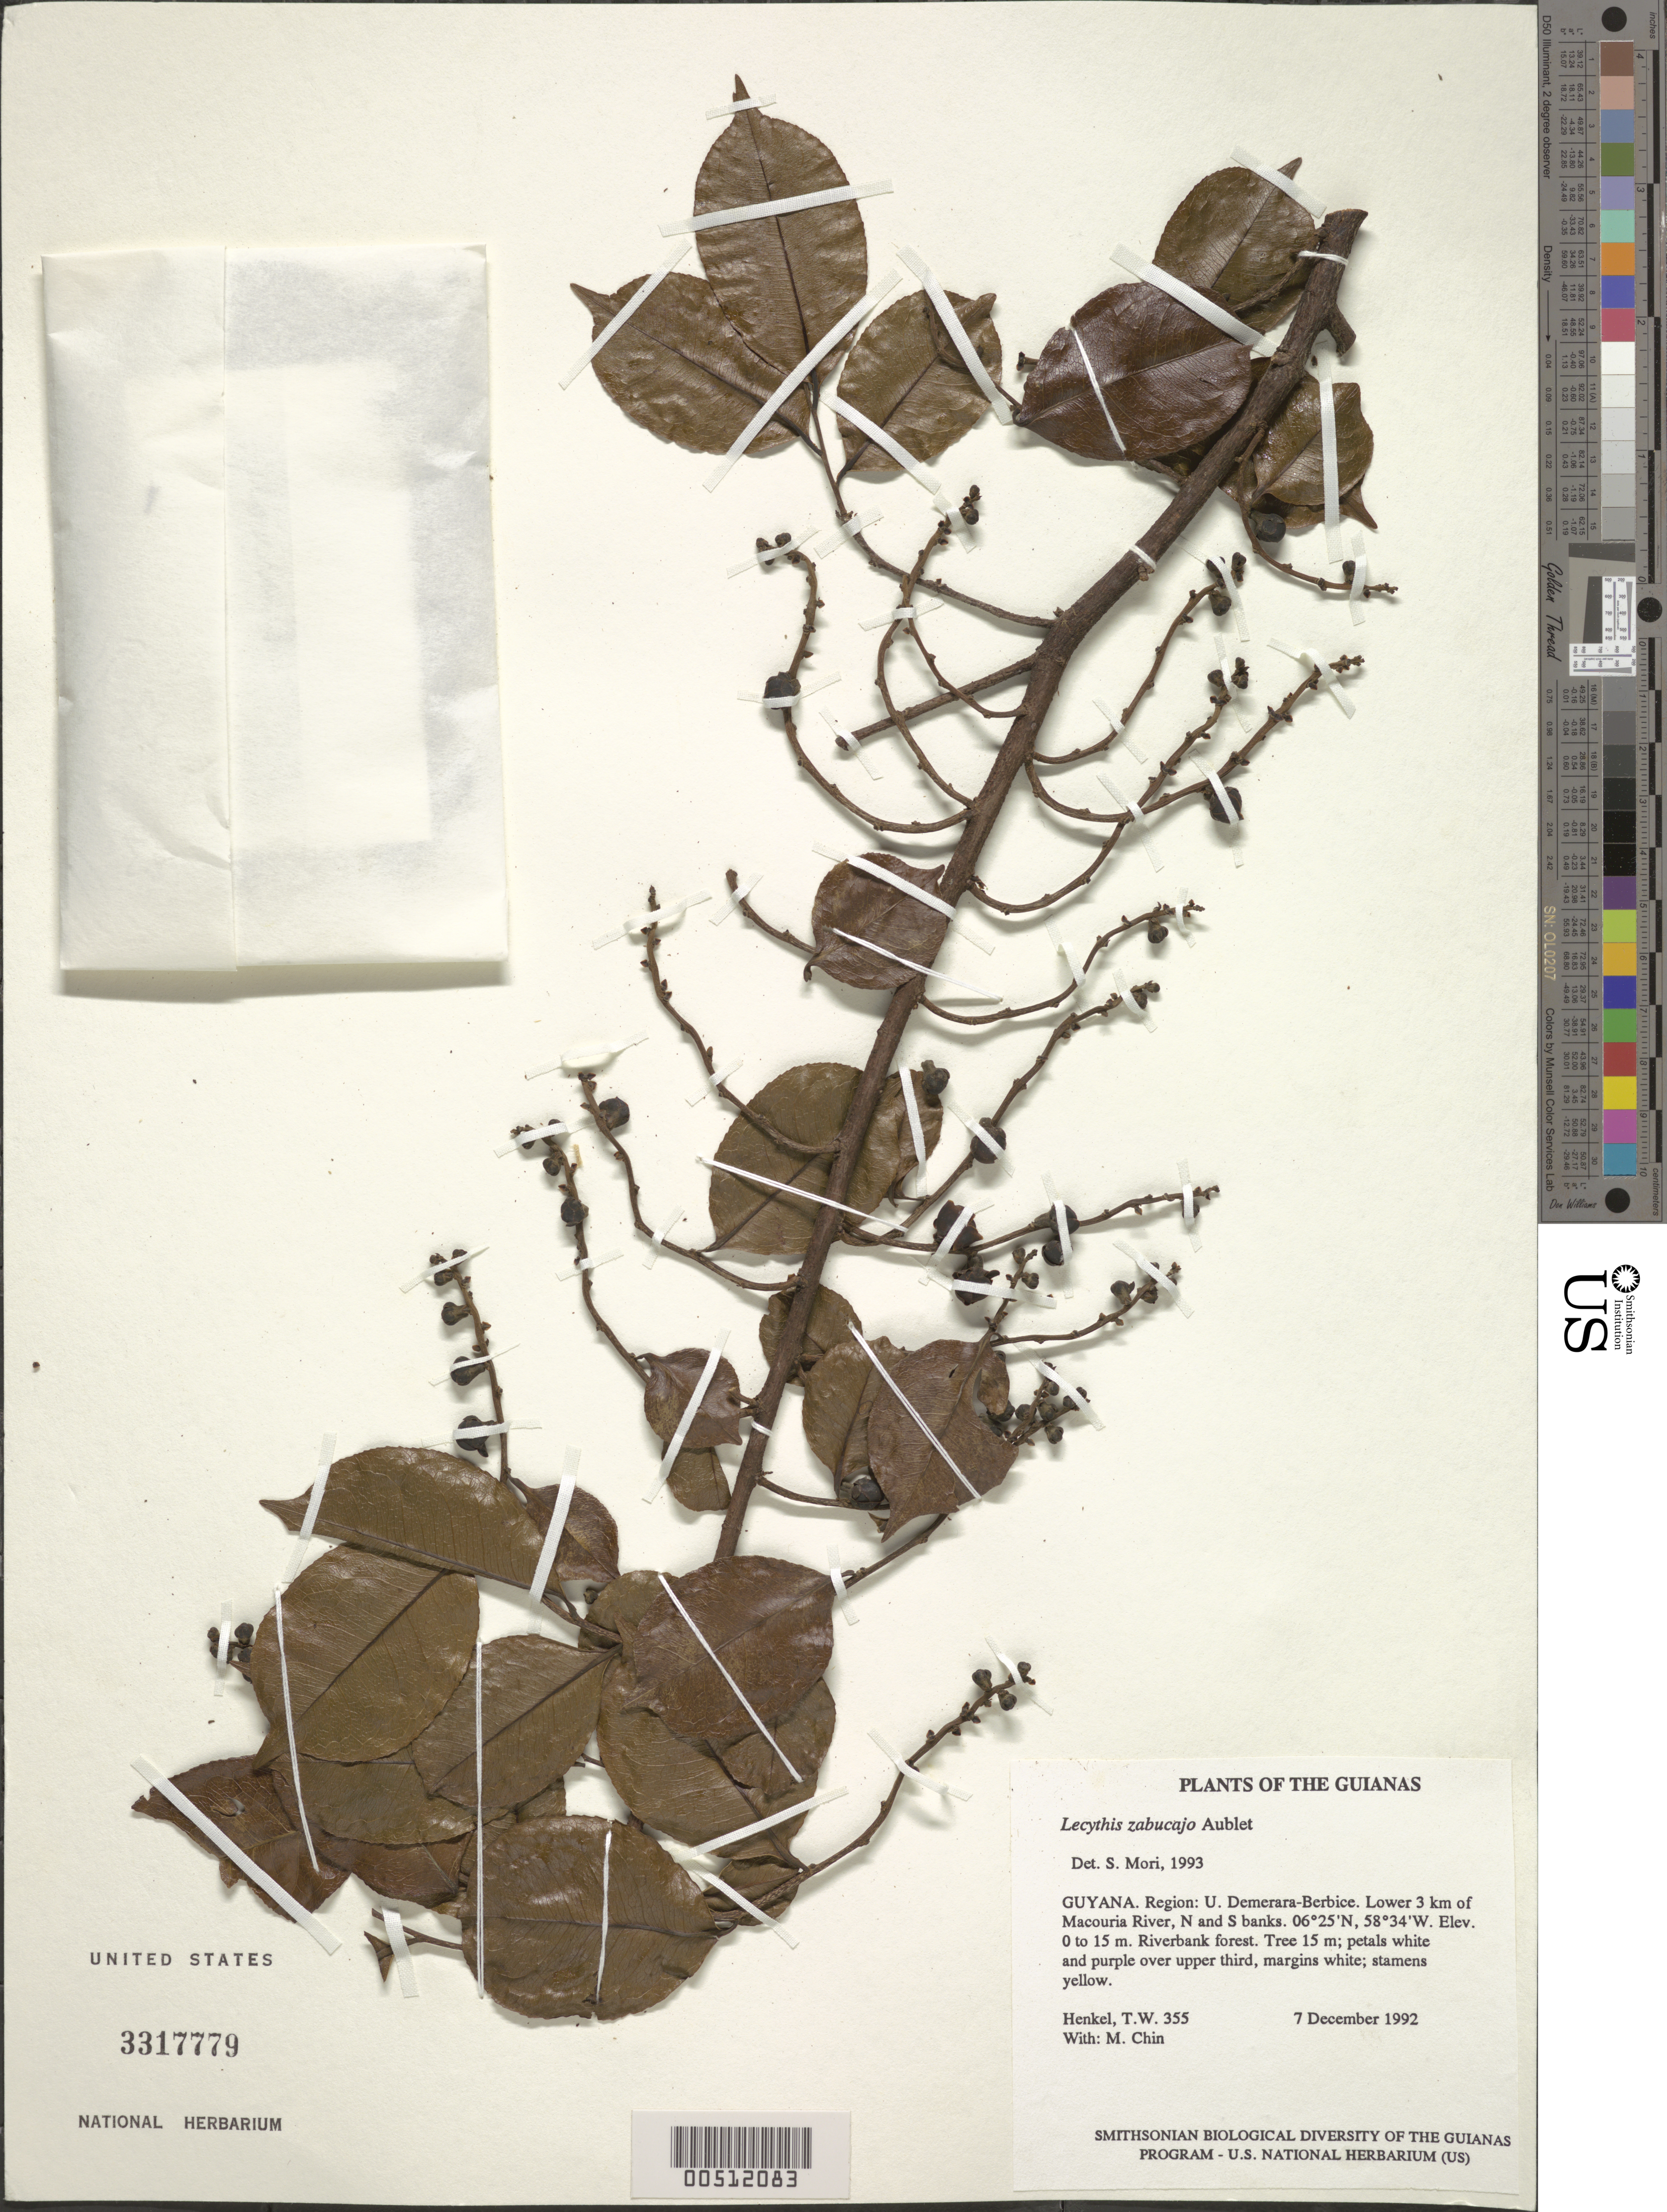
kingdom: Plantae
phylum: Tracheophyta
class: Magnoliopsida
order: Ericales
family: Lecythidaceae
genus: Lecythis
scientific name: Lecythis zabucajo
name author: Aubl.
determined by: Mori, Scott A.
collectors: T. Henkel & M. Chin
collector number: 355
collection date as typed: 7 December 1992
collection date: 1992-12-07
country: Guyana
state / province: U. Demerara-Berbice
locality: Lower 3 km of Macouria River, N and S banks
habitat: Riverbank forest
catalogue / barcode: US 3317779